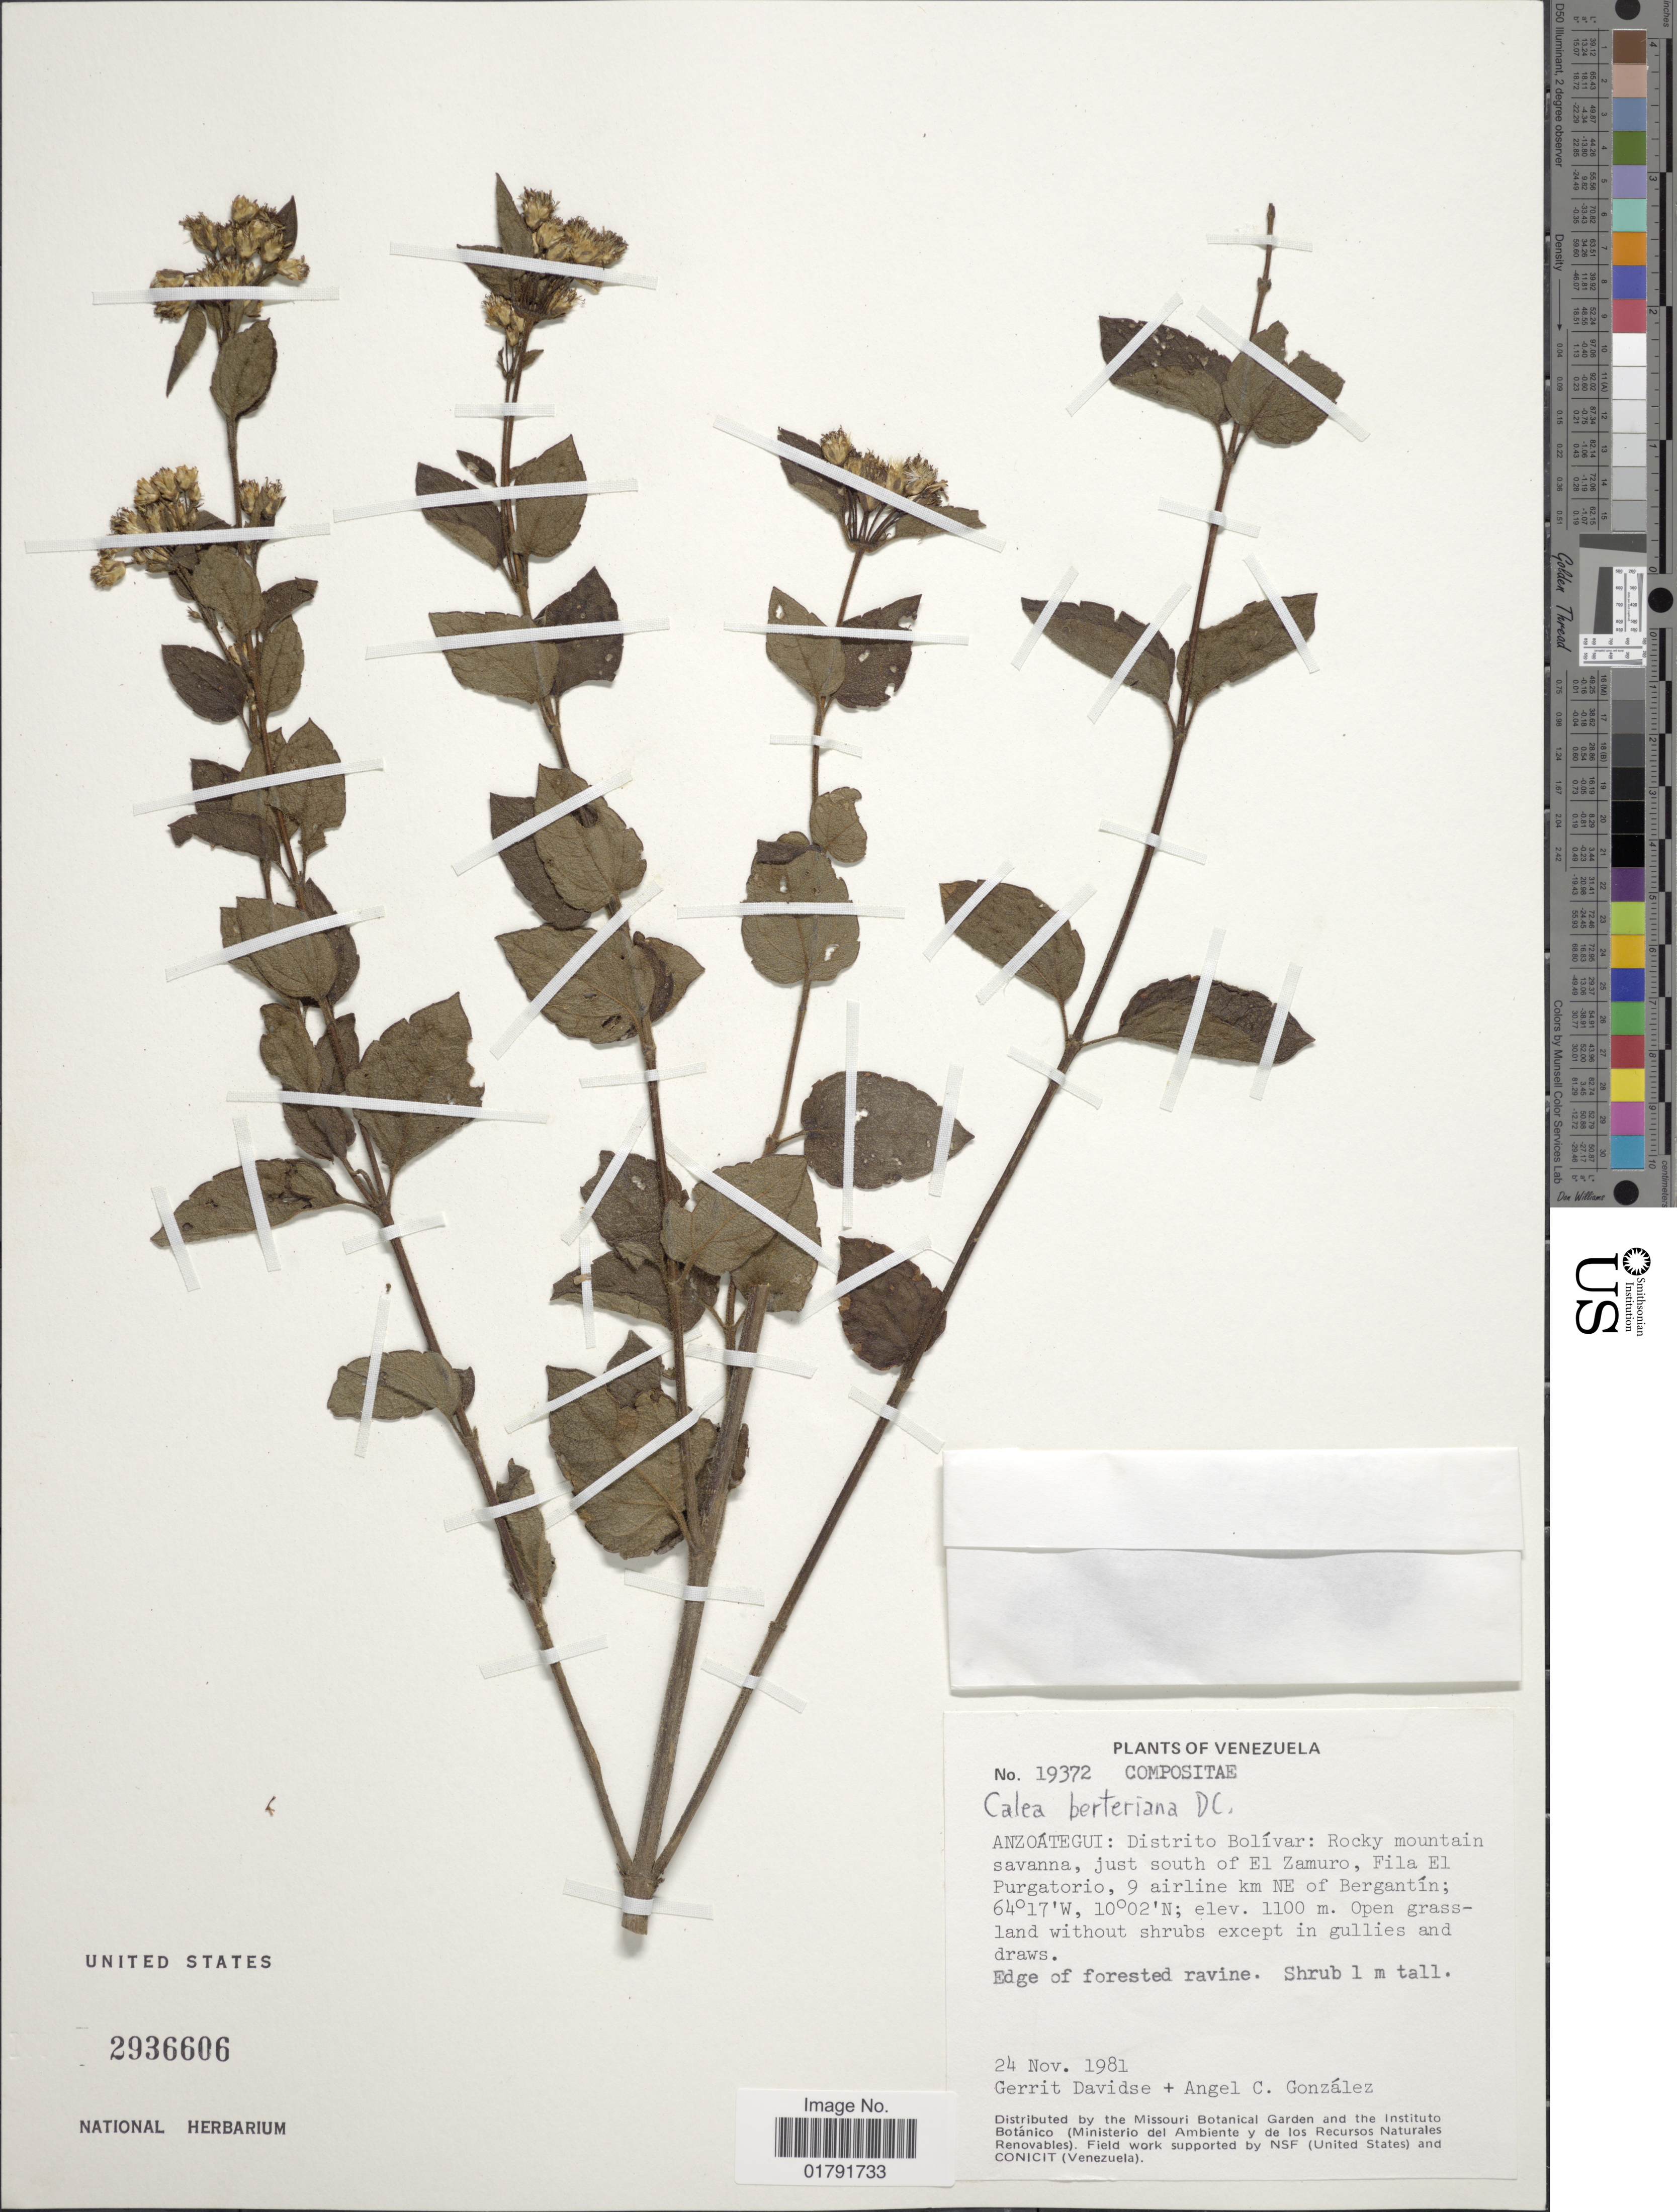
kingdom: Plantae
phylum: Tracheophyta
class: Magnoliopsida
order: Asterales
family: Asteraceae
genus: Calea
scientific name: Calea berteriana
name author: DC.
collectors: G. Davidse & A. C. González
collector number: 19372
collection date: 1981-11-24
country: Venezuela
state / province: Anzoategui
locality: Distrito Bolivar: Rocky mountain savanna, just south of El Zamuro, Fila El Purgatorio, 9 airline km NE of Begantin, edge of forested ravine.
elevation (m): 1100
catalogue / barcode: US 2936606